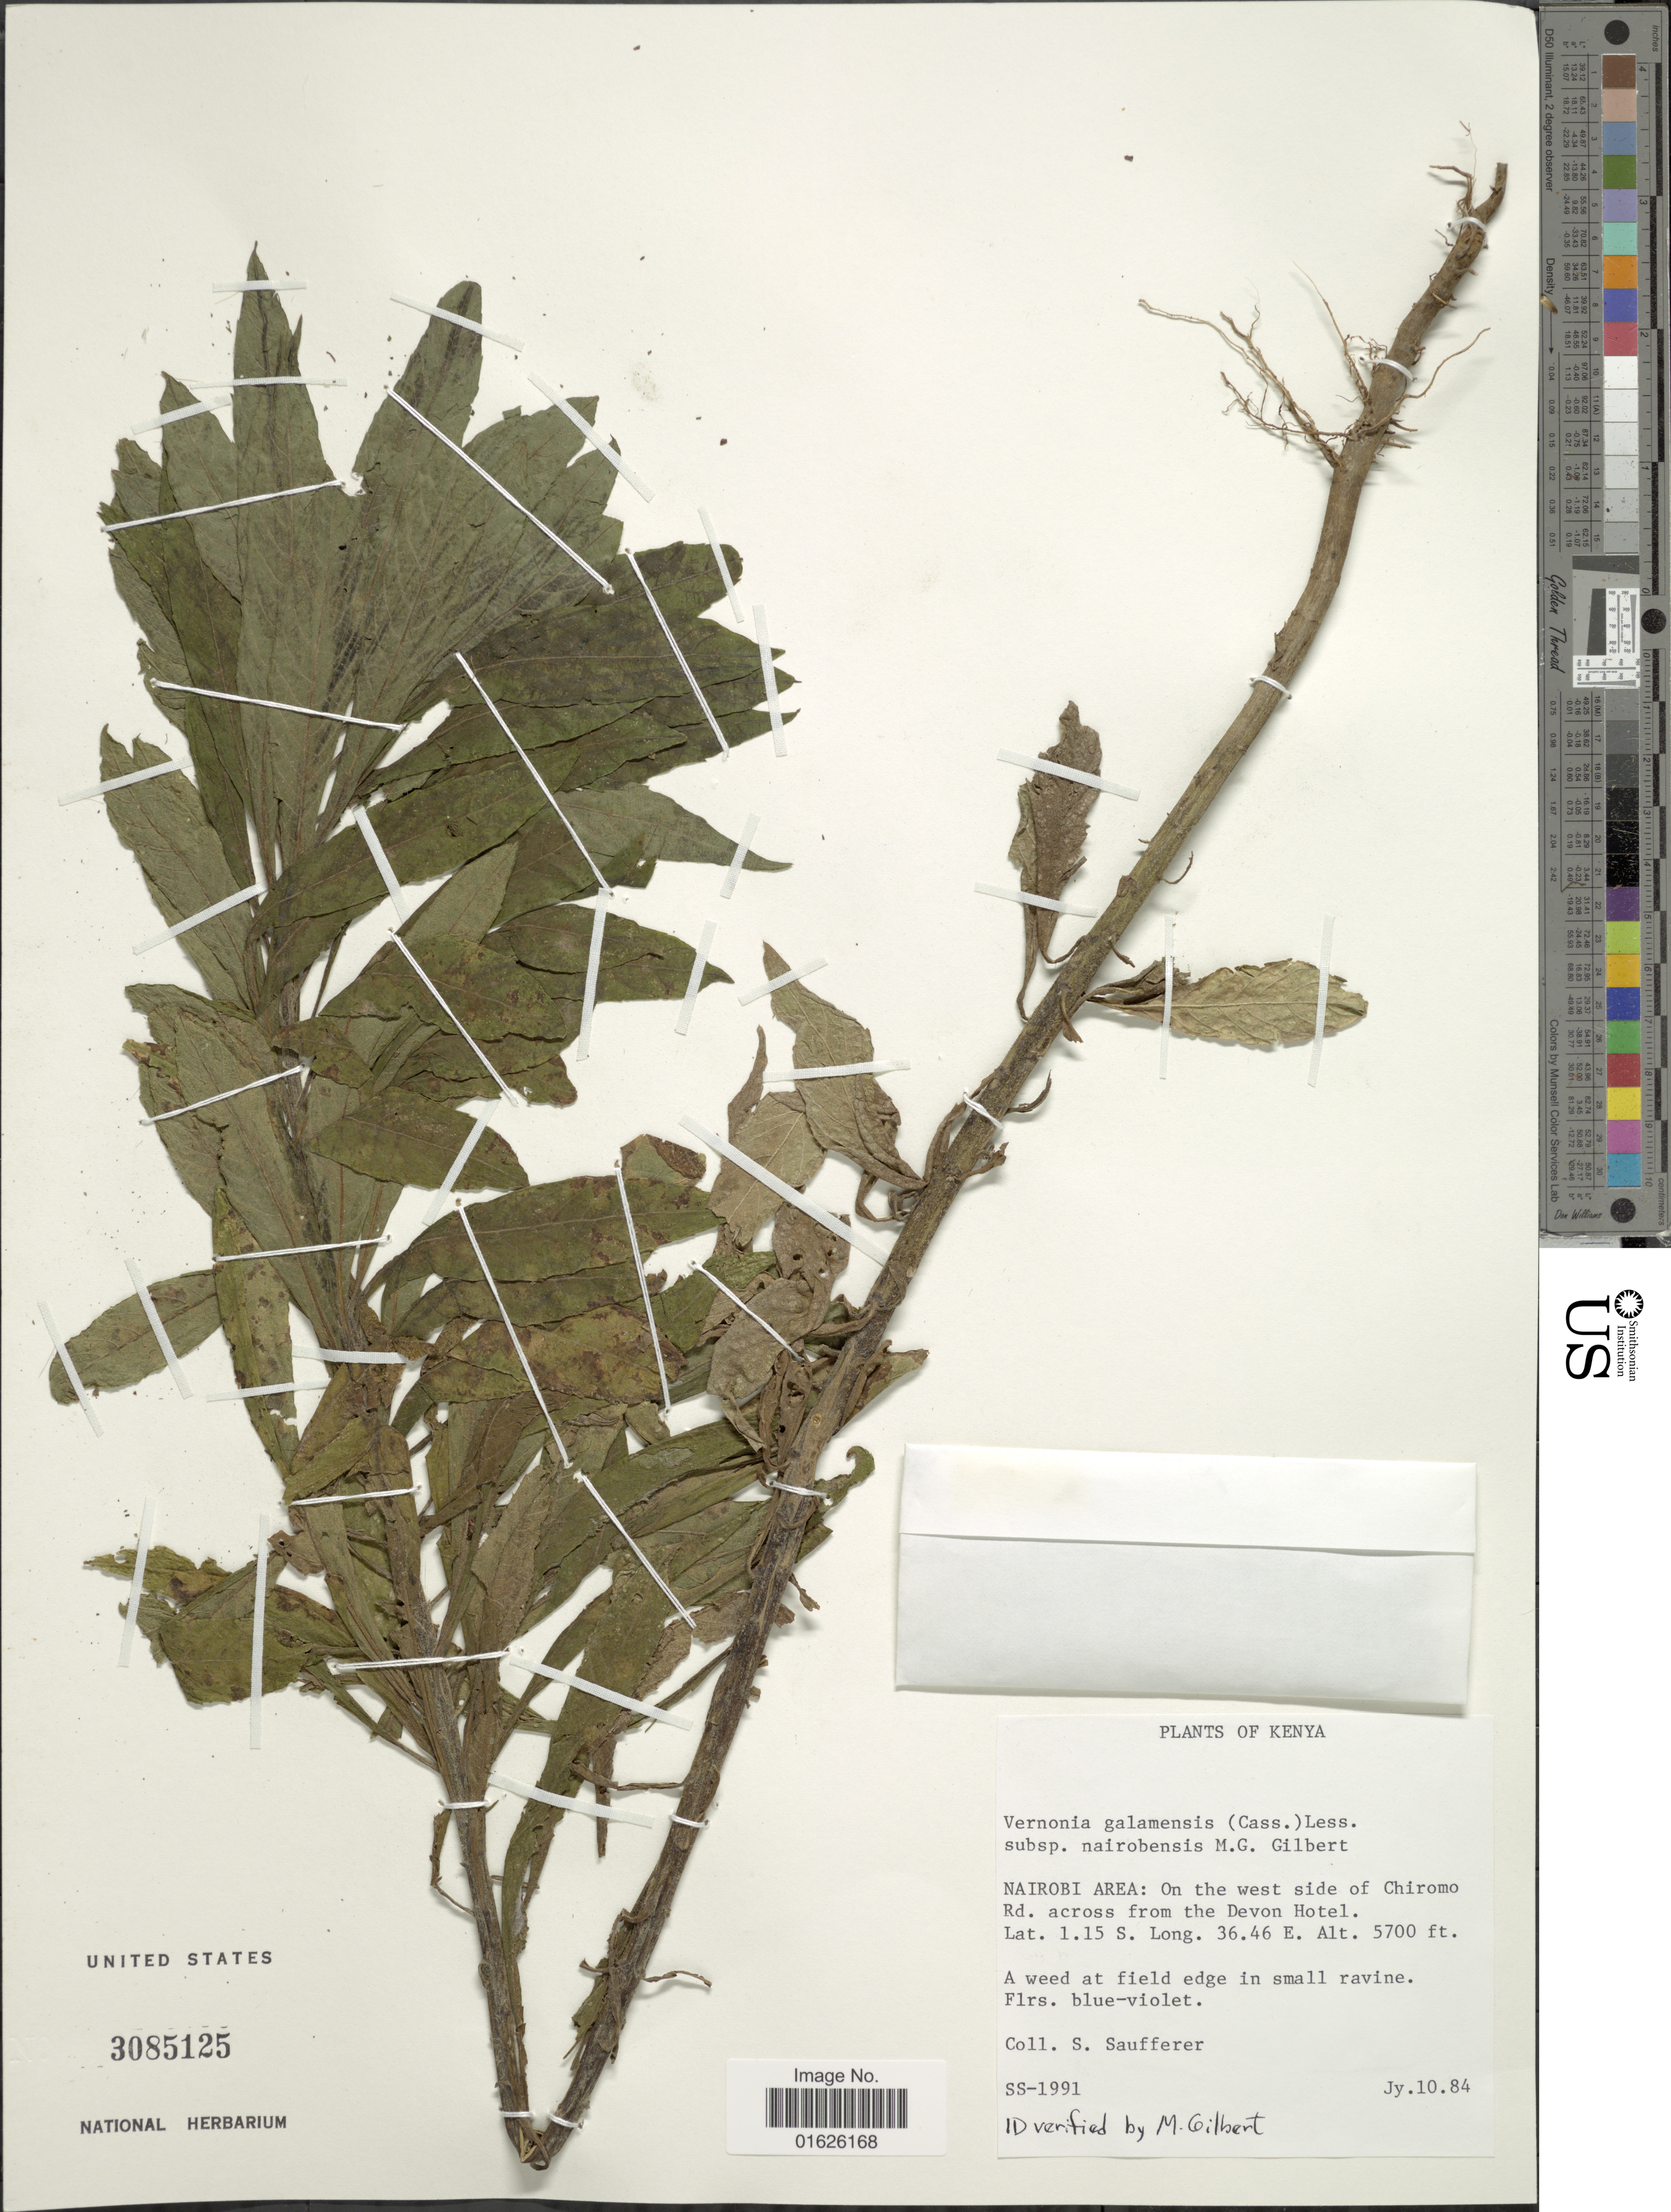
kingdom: Plantae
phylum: Tracheophyta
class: Magnoliopsida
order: Asterales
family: Asteraceae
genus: Centrapalus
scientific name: Centrapalus pauciflorus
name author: (Willd.) H. Rob.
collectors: S. Saufferer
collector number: SS - 1991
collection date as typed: Transcribed d/m/y: 10/7/84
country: Kenya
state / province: Nairobi Area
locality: On the west side of Chiromo Rd. across from the Devon Hotel.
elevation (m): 1737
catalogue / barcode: US 3085125